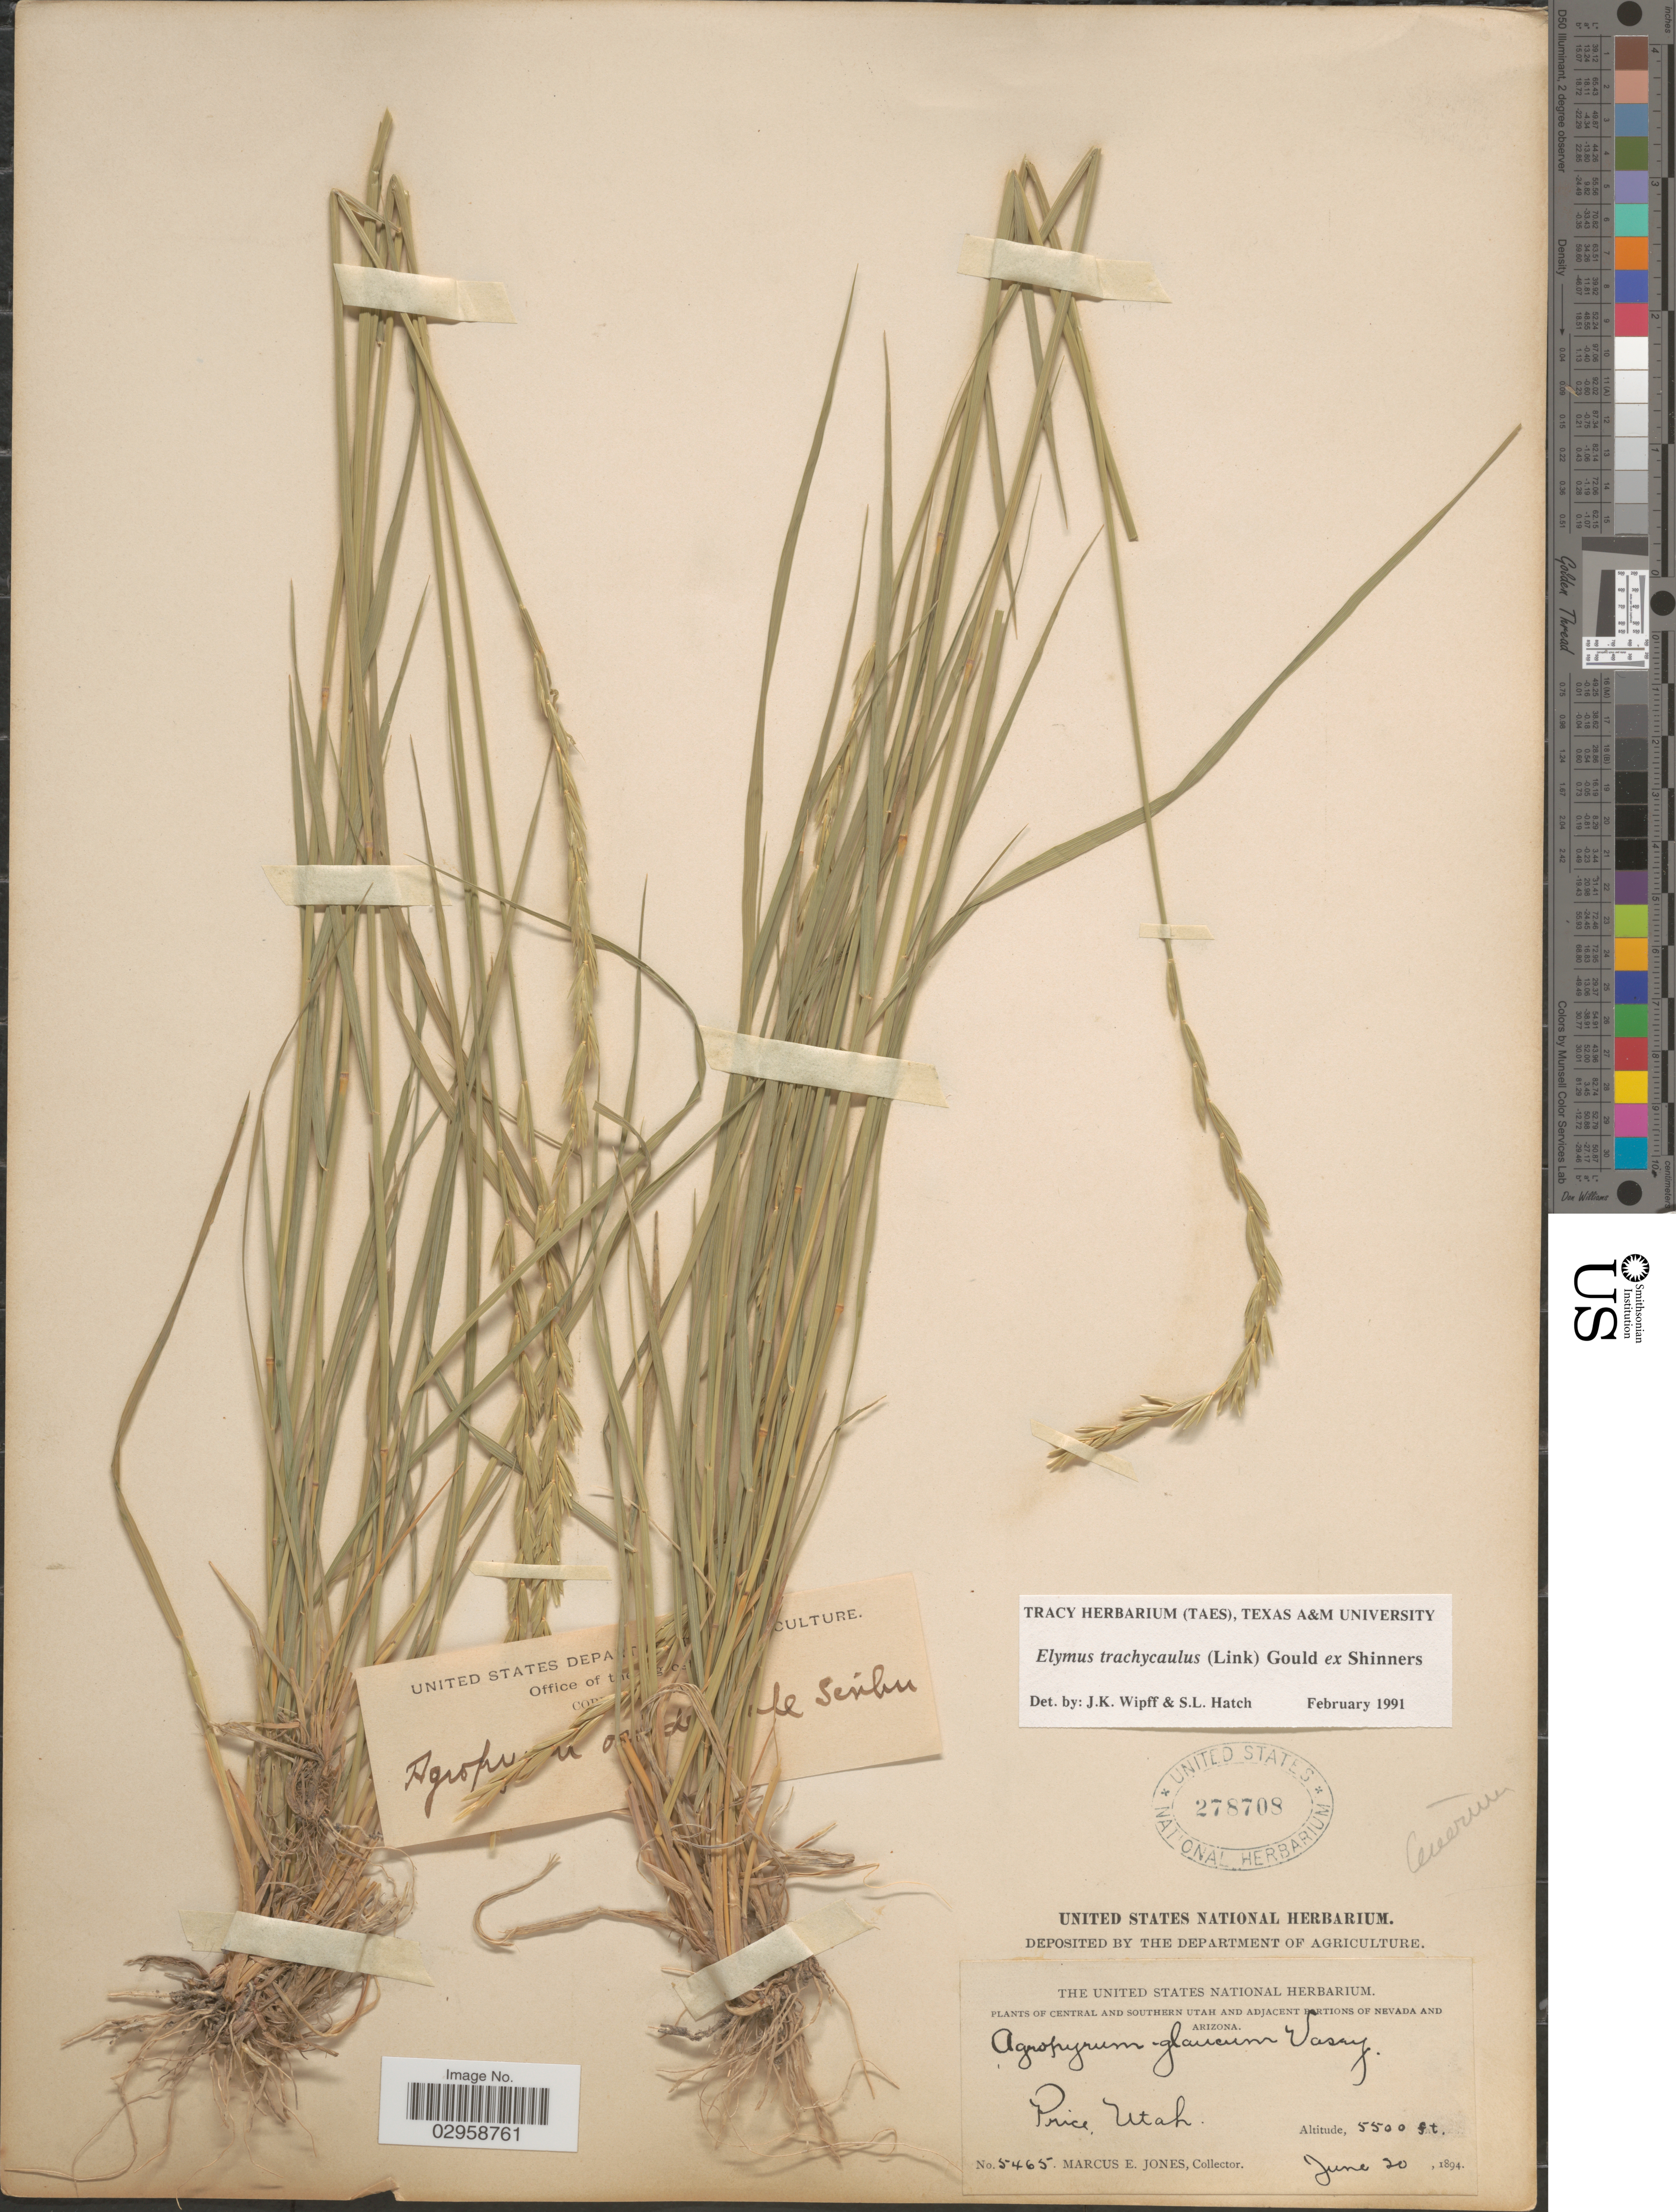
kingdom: Plantae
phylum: Tracheophyta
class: Liliopsida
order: Poales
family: Poaceae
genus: Elymus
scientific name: Elymus trachycaulus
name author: (Link) Gould ex Shinners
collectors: M. E. Jones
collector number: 5465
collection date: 1894-06-20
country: United States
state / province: Utah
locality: Central and Southern Utah. Price.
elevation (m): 1676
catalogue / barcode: US 278708